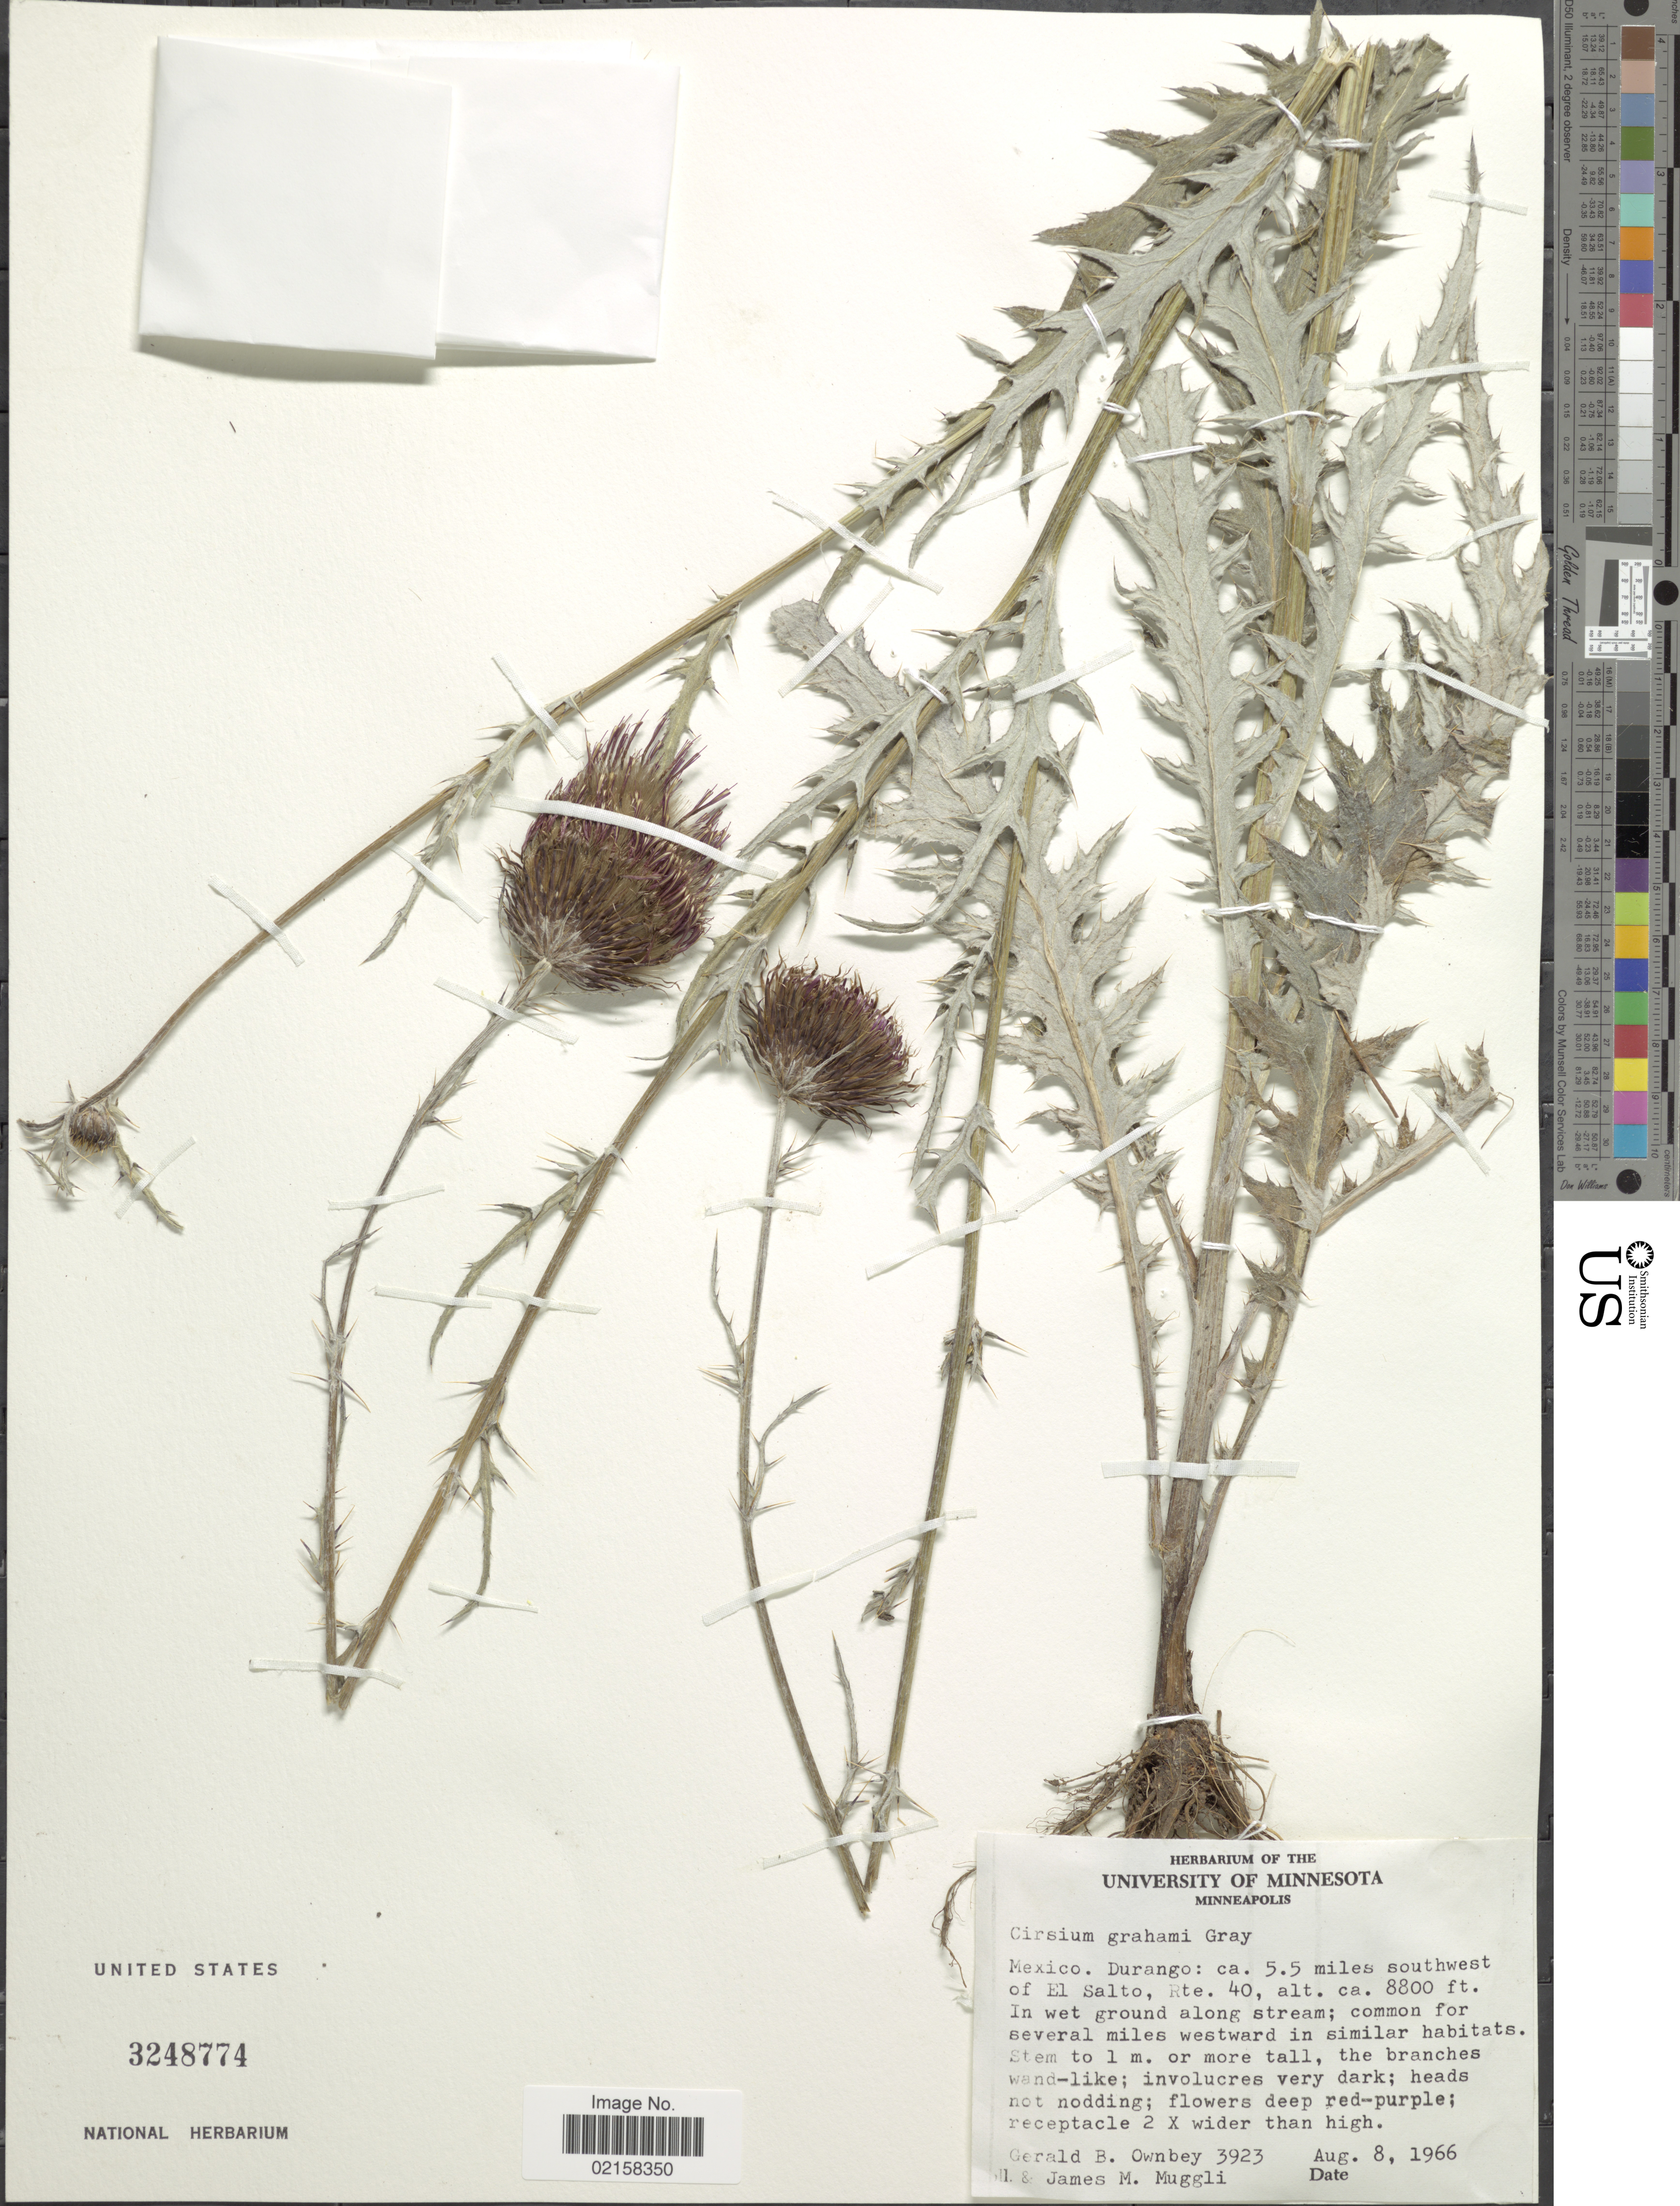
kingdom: Plantae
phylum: Tracheophyta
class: Magnoliopsida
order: Asterales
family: Asteraceae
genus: Cirsium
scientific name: Cirsium grahamii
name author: A. Gray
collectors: G. B. Ownbey & J. Muggli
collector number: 3923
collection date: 1966-08-08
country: Mexico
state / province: Durango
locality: Ca. 5.5 miles southwest of El Salto, Rte. 40, along stream, common for several miles westward.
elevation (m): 2682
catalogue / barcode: US 3248774